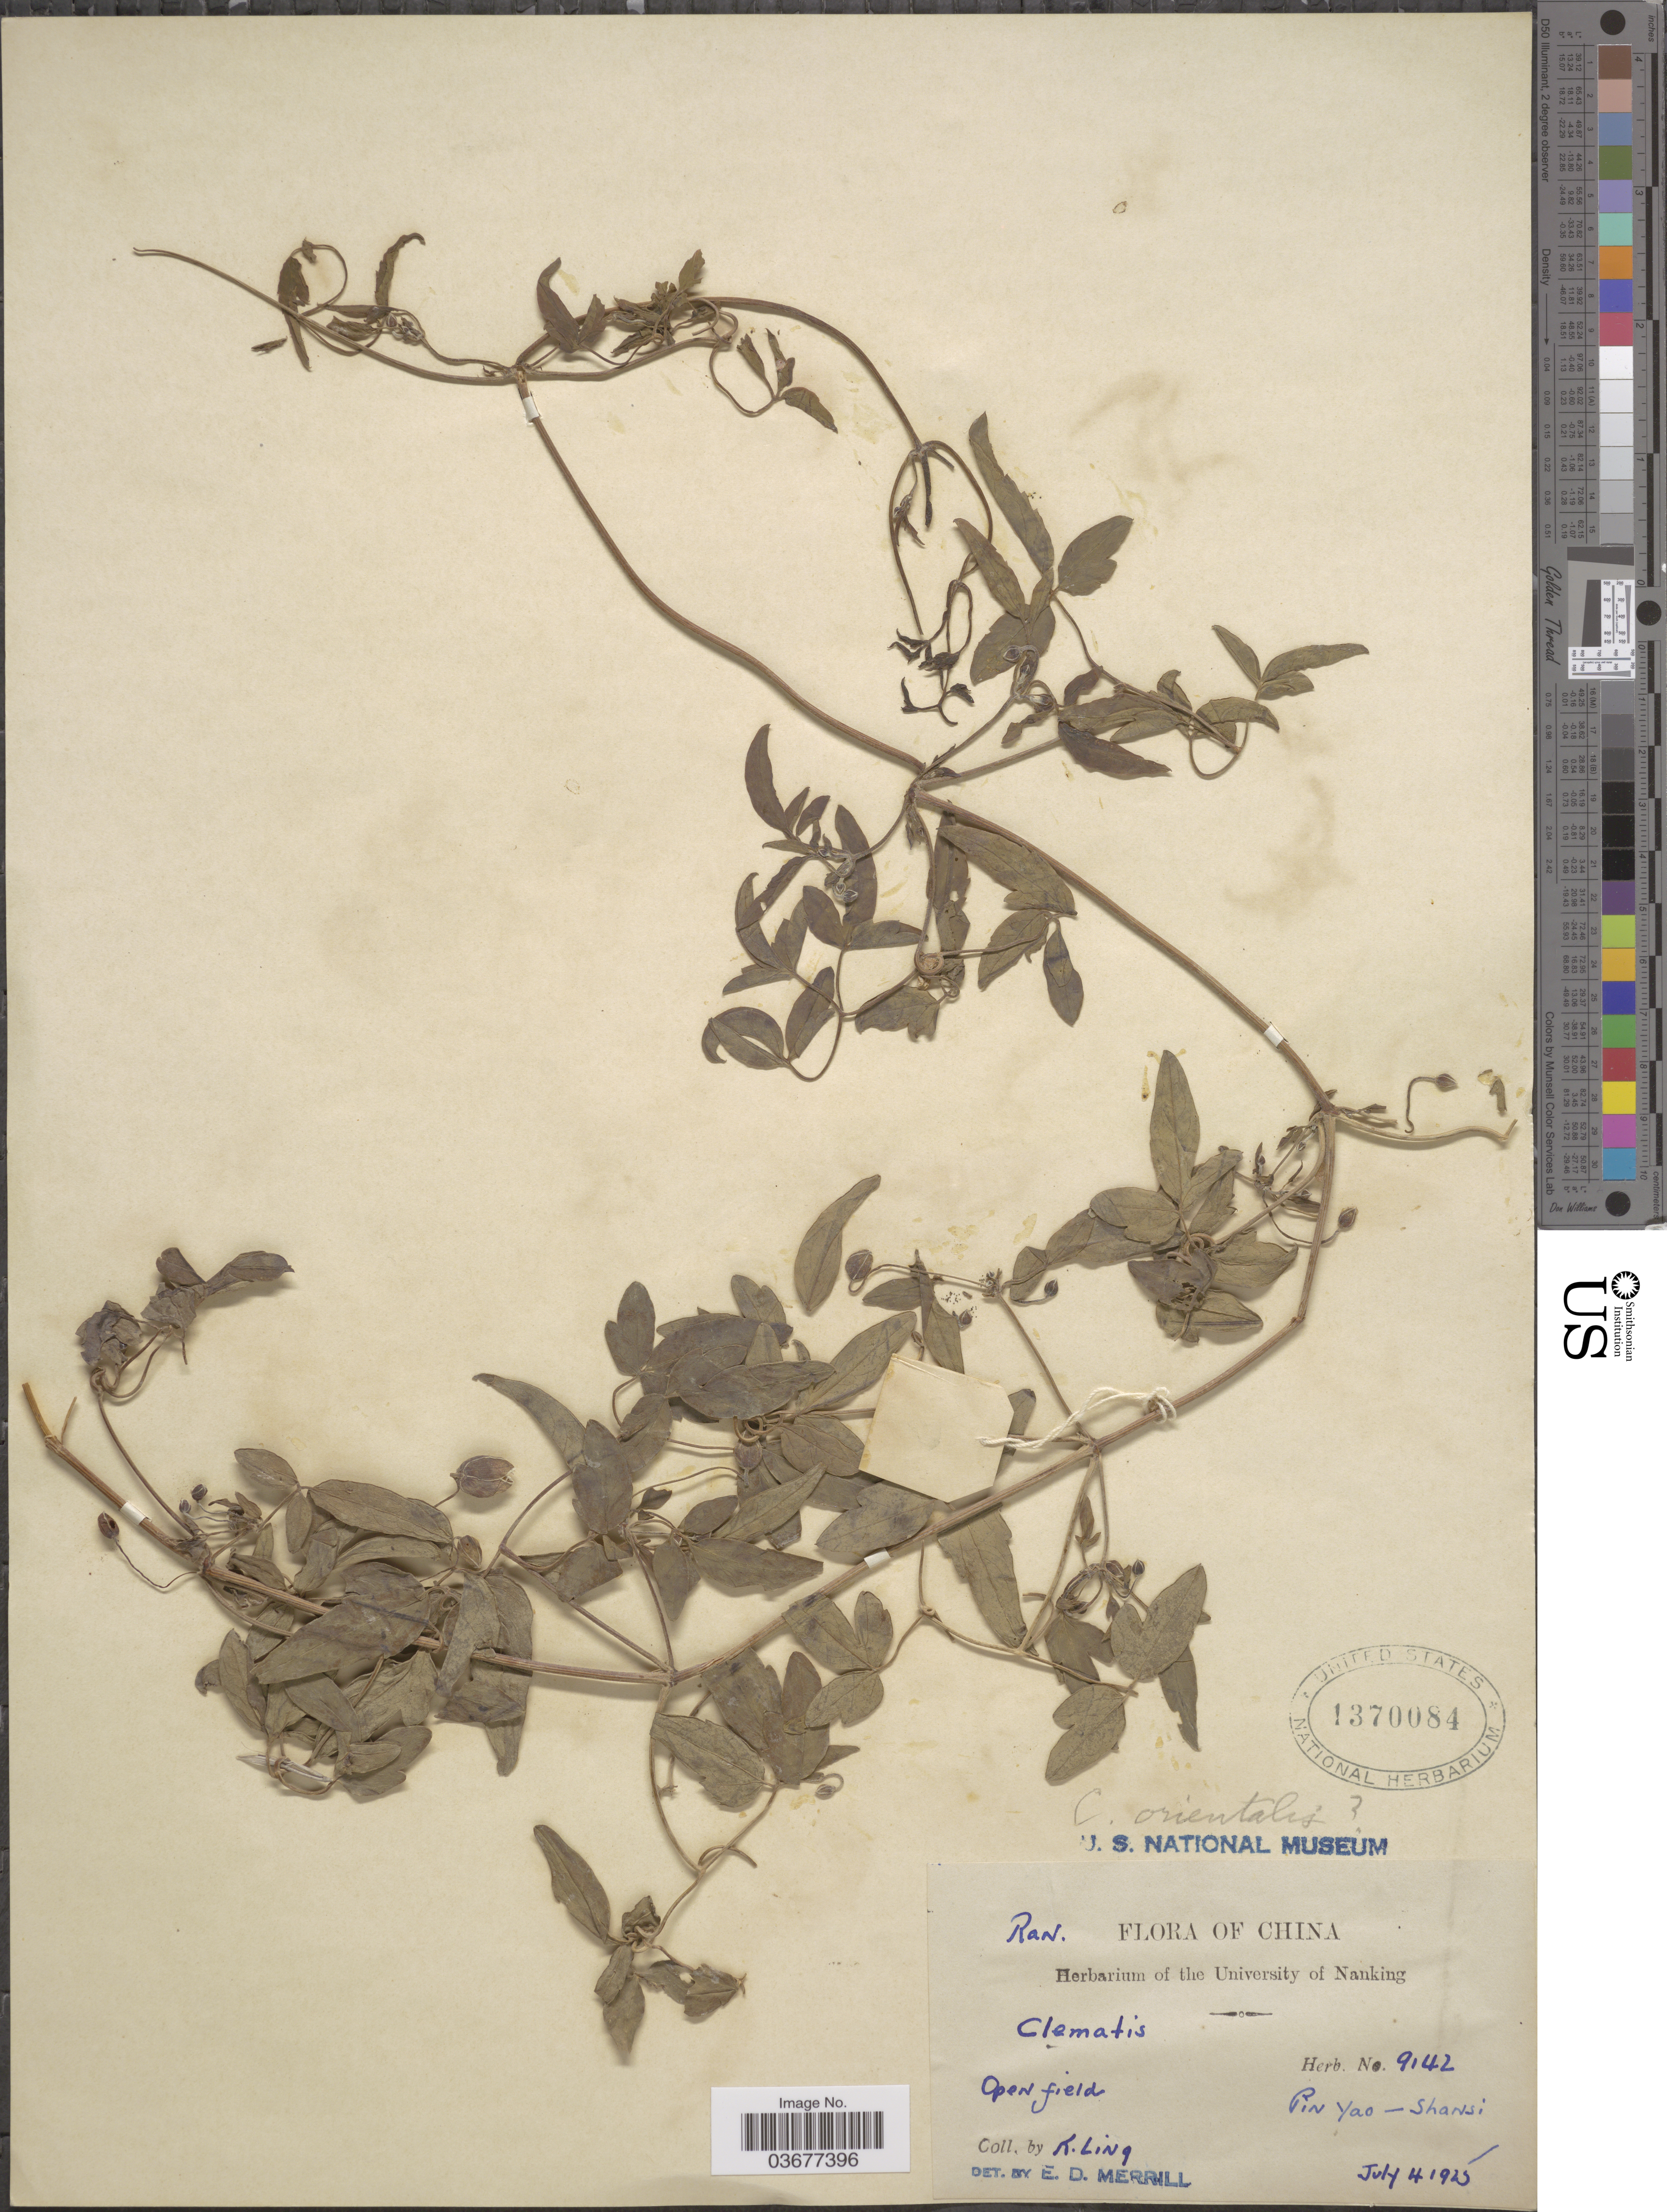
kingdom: Plantae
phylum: Tracheophyta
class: Magnoliopsida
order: Ranunculales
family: Ranunculaceae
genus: Clematis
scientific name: Clematis orientalis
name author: L.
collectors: K. Ling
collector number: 9142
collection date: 1925-07-04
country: China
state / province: Shanxi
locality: Pin Yao - Shansi.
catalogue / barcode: US 1370084